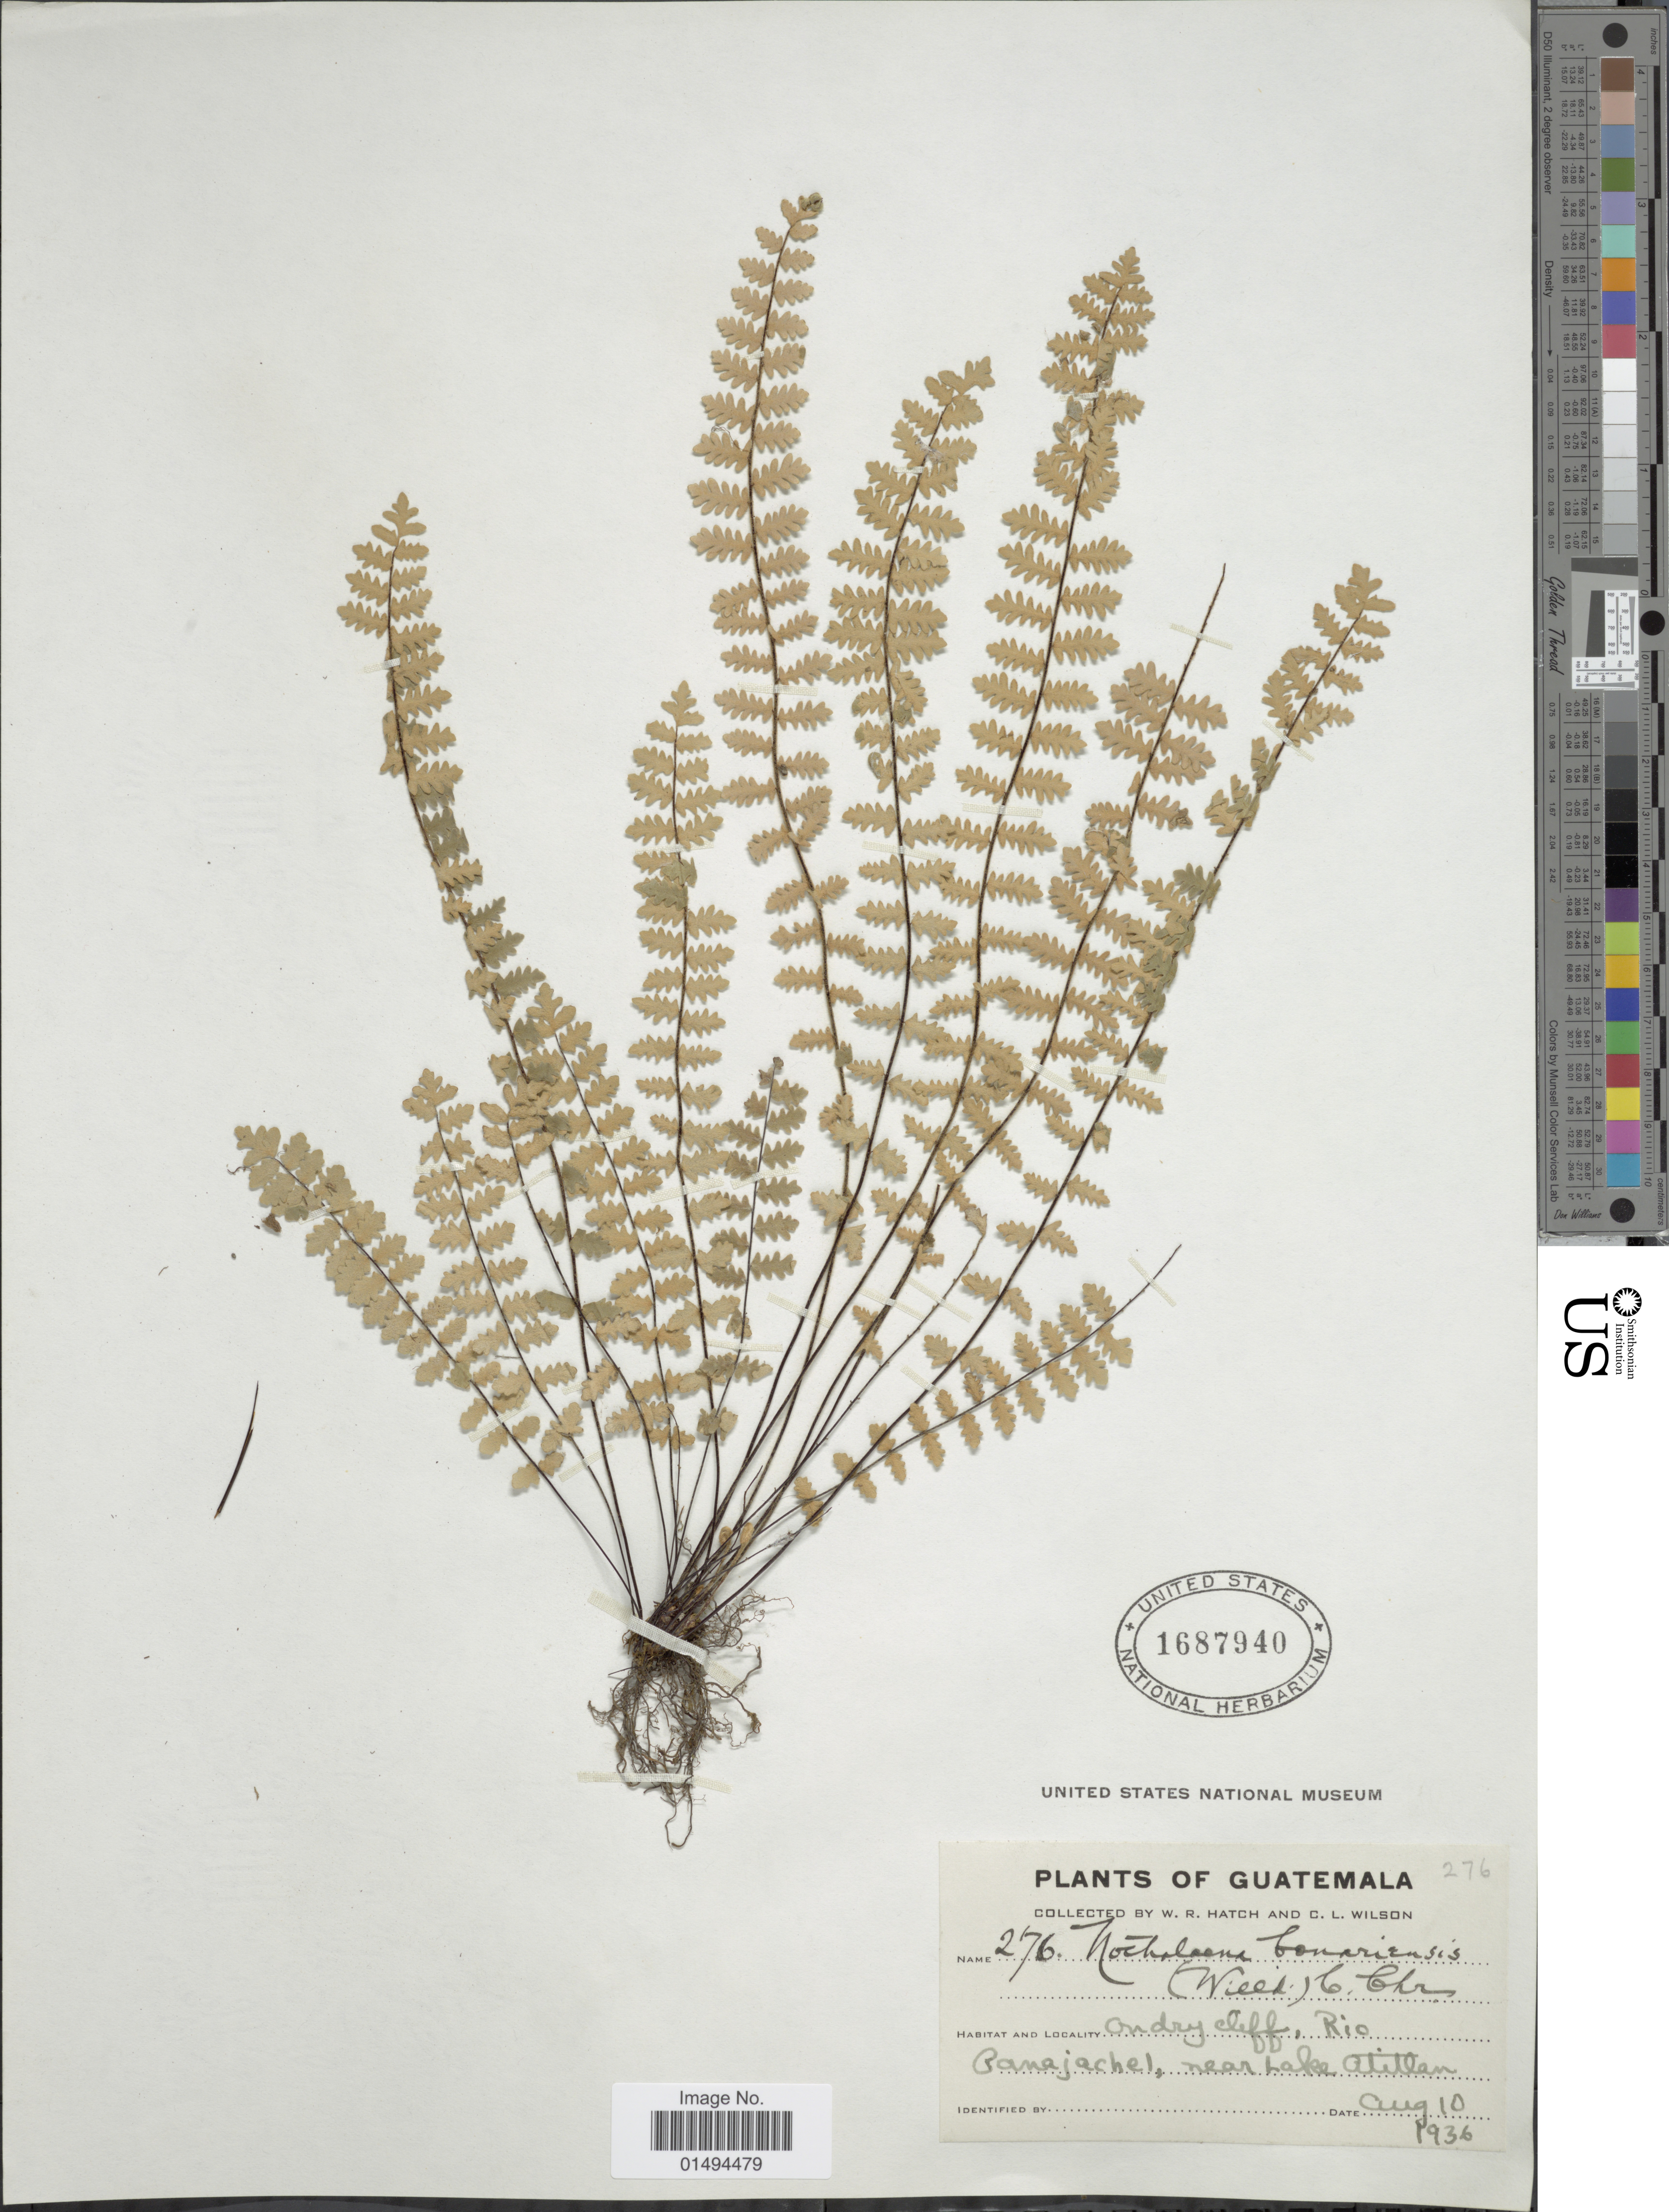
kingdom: Plantae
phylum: Tracheophyta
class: Polypodiopsida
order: Polypodiales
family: Pteridaceae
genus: Myriopteris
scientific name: Myriopteris aurea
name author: (Poir.) Grusz & Windham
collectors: W. Hatch & C. L. Wilson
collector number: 276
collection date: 1936-08-10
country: Guatemala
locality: On dry cliff, rio Panajachel, near Lake Atitlan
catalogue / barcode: US 1687940